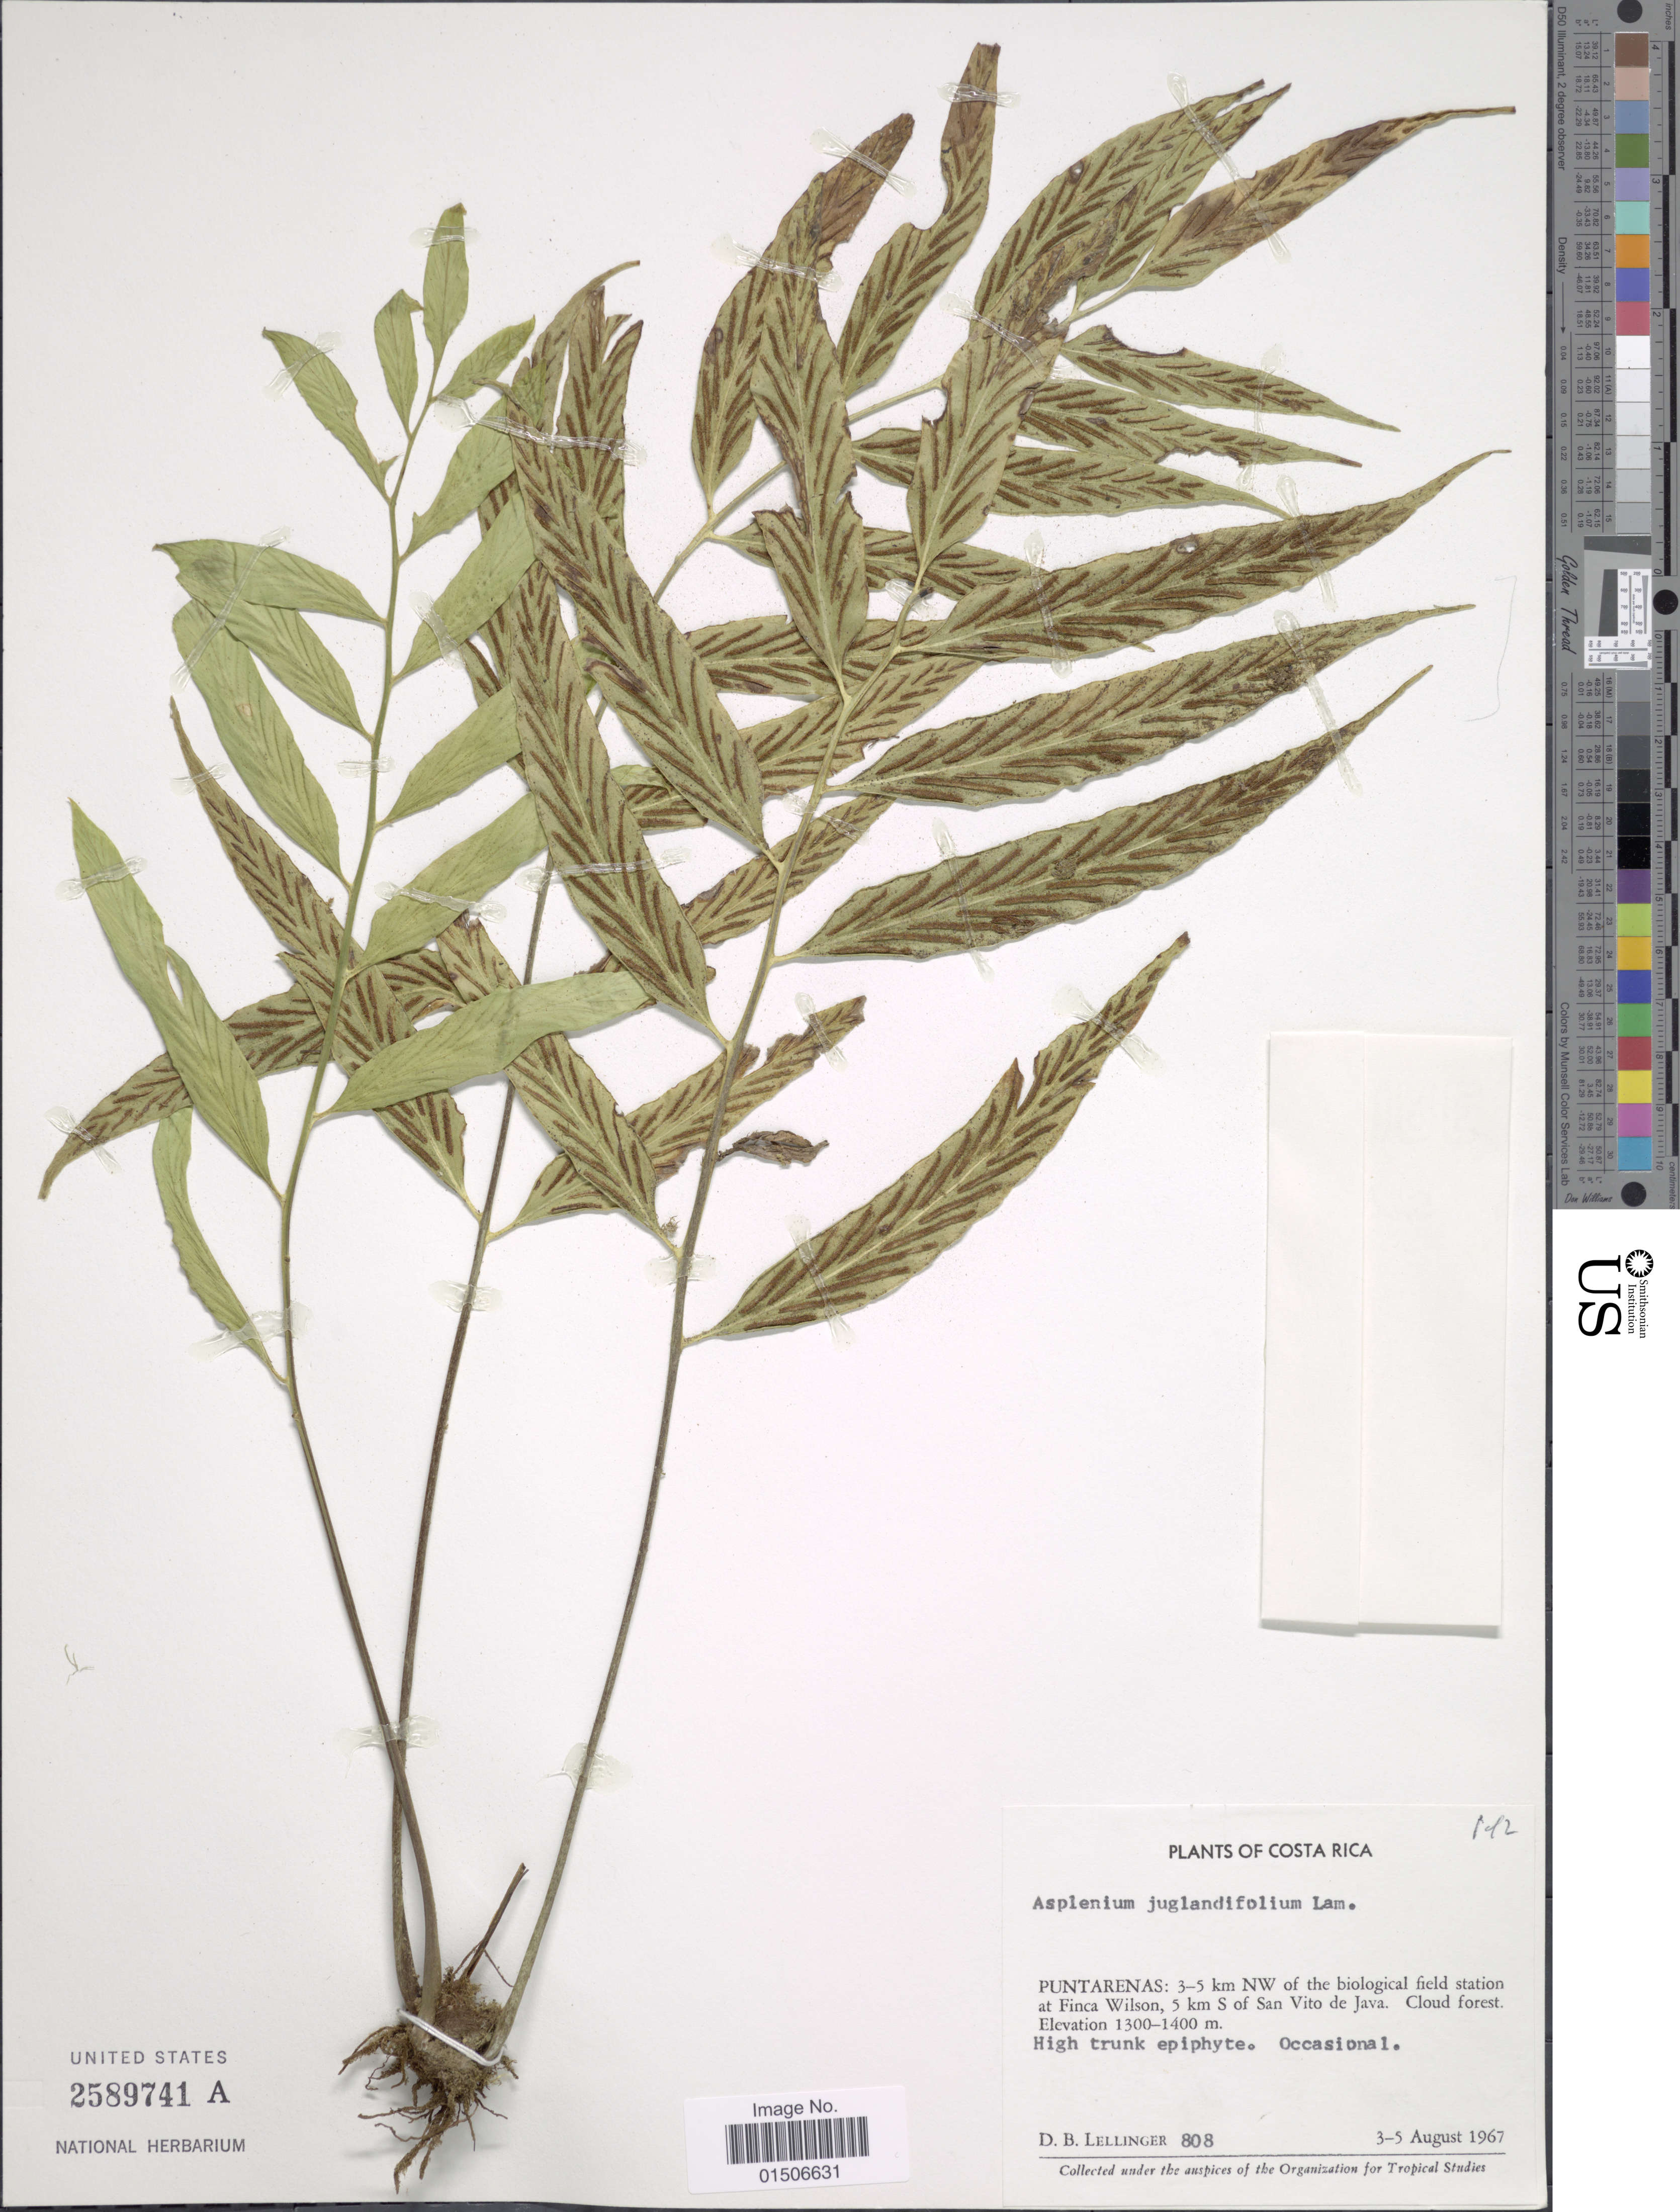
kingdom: Plantae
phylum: Tracheophyta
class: Polypodiopsida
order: Polypodiales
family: Aspleniaceae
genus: Asplenium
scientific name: Asplenium juglandifolium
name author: Lam.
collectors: D. B. Lellinger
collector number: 808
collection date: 1967-08-03/1967-08-05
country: Costa Rica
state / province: Puntarenas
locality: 3-5 km NW of the biological field station at Finca Wilson, 5 km S of San Vito de Java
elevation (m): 1300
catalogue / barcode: US 2589741A